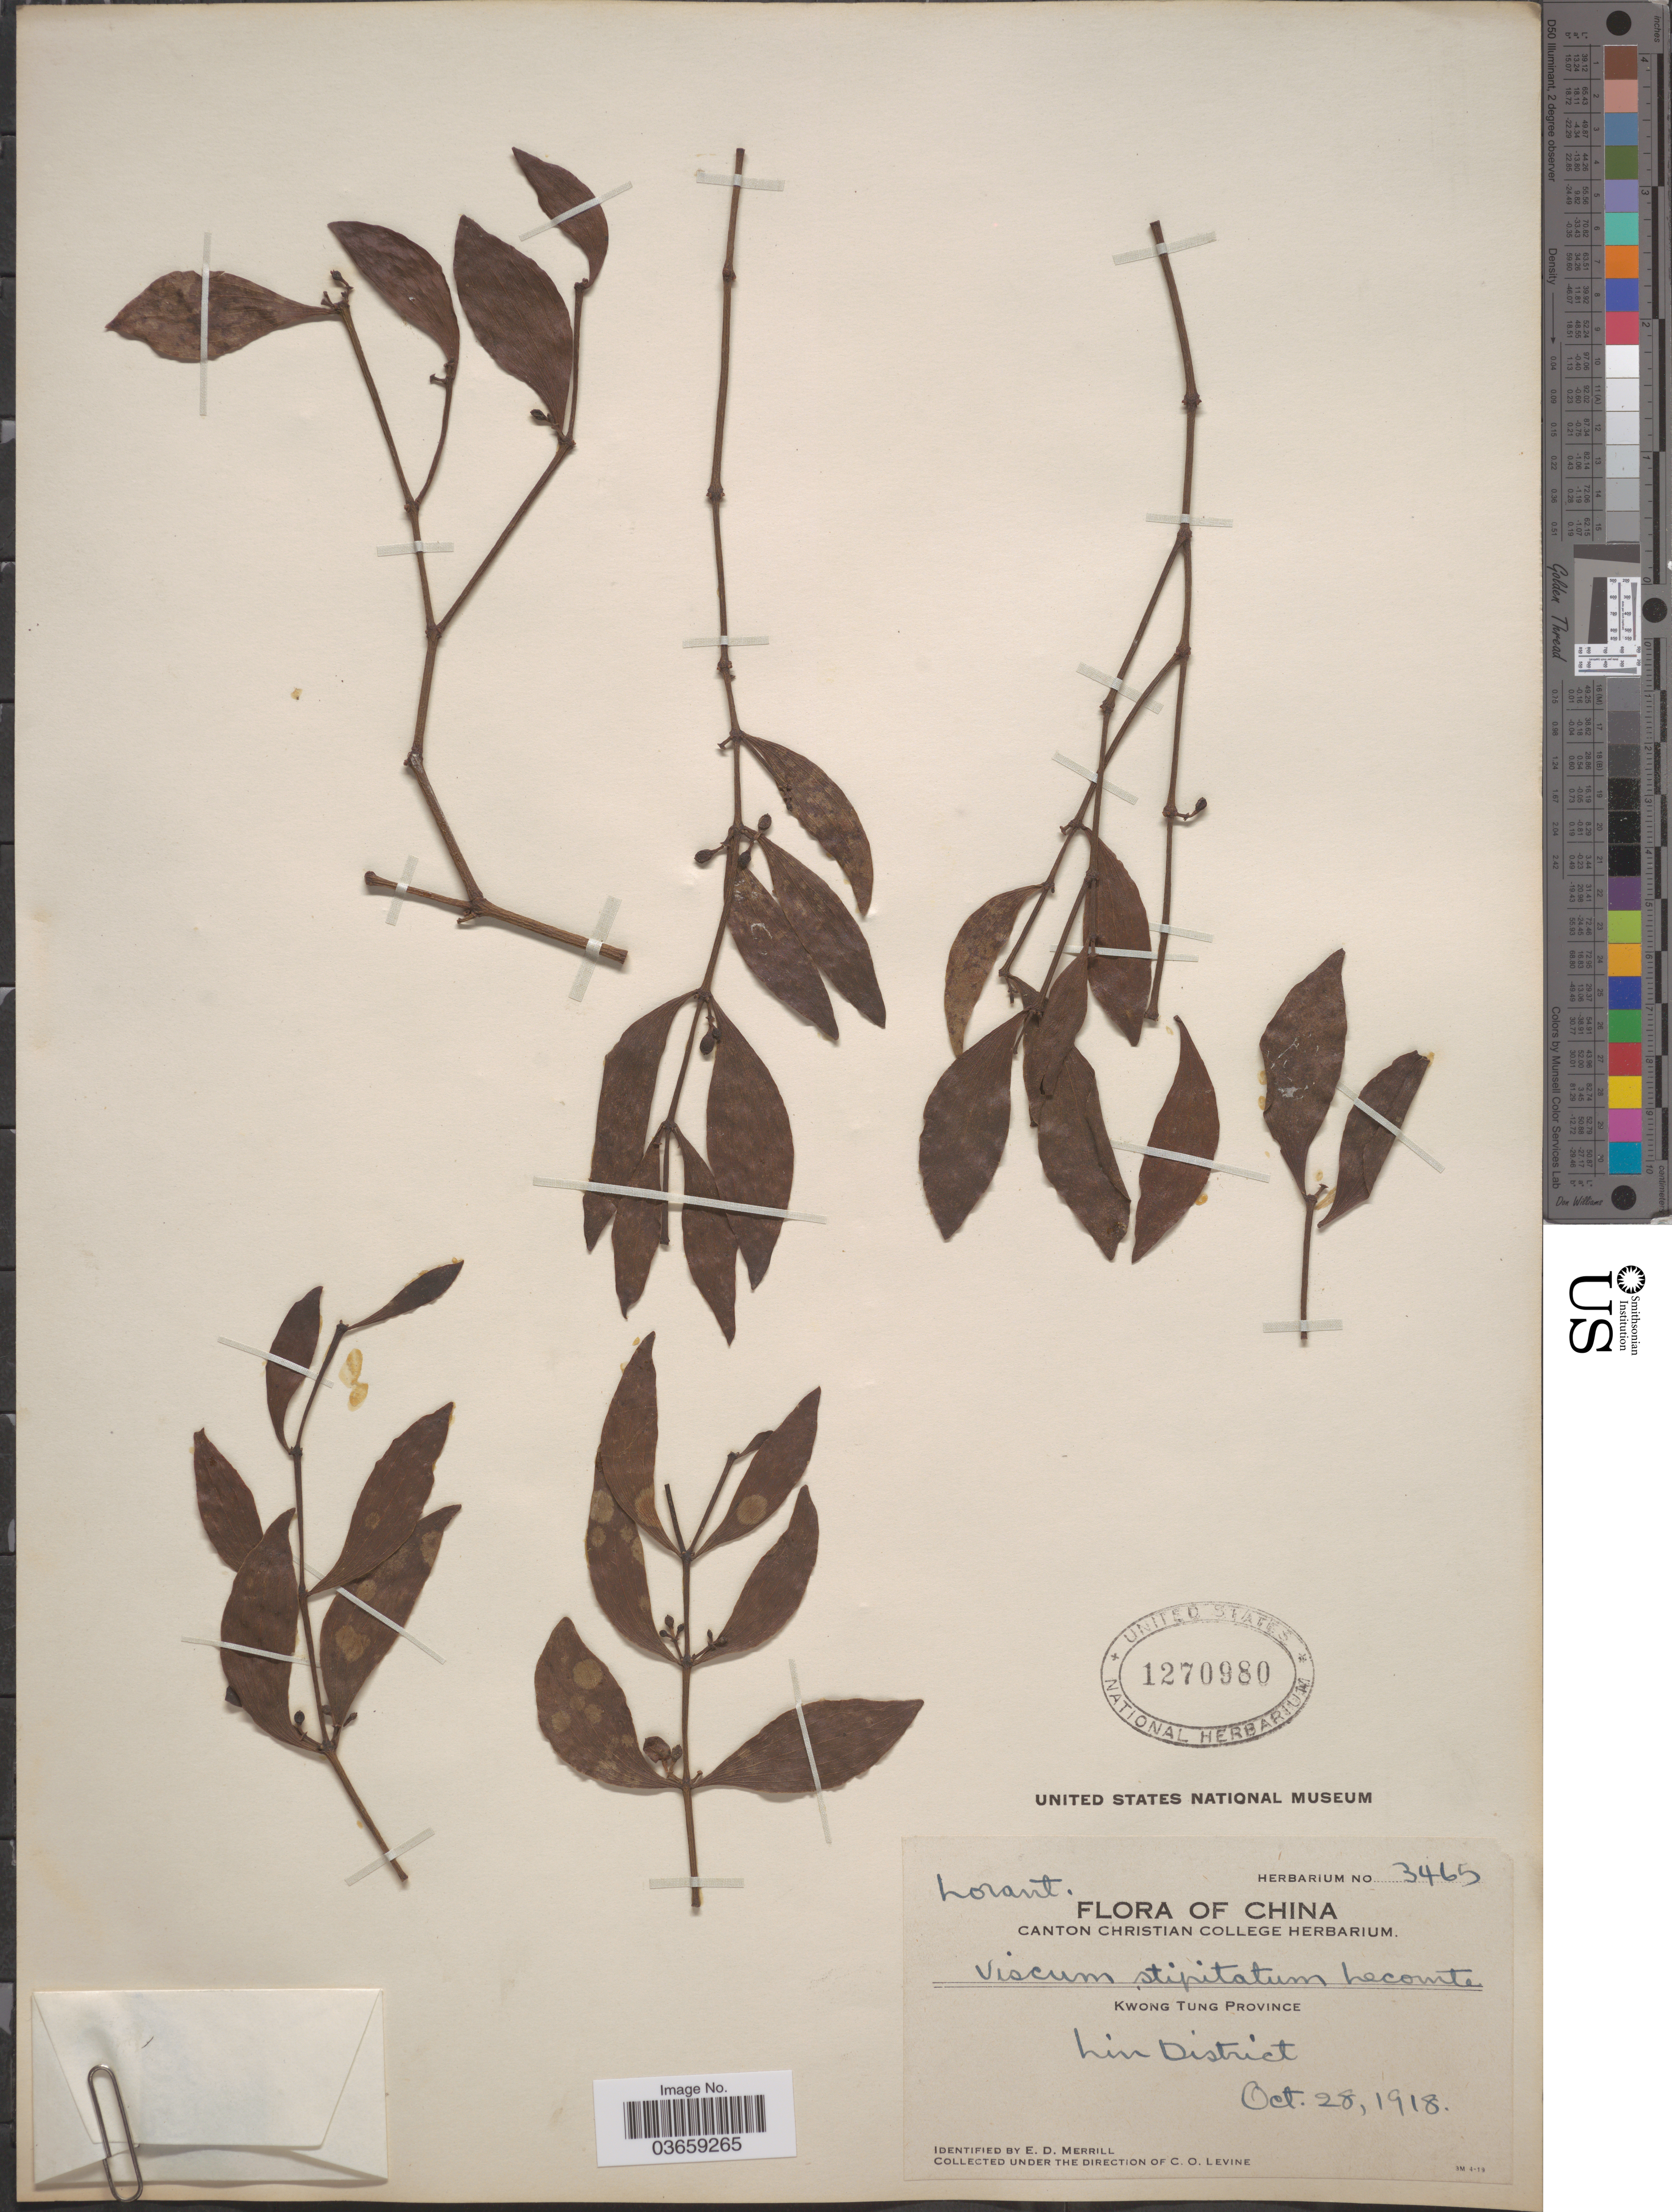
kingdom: Plantae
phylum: Tracheophyta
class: Magnoliopsida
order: Santalales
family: Viscaceae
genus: Viscum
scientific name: Viscum stipitatum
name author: Lecomte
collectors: C. O. Levine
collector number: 3465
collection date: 1918-10-28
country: China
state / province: Guangdong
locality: Kwong Tung Province. Lin District.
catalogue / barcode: US 1270980